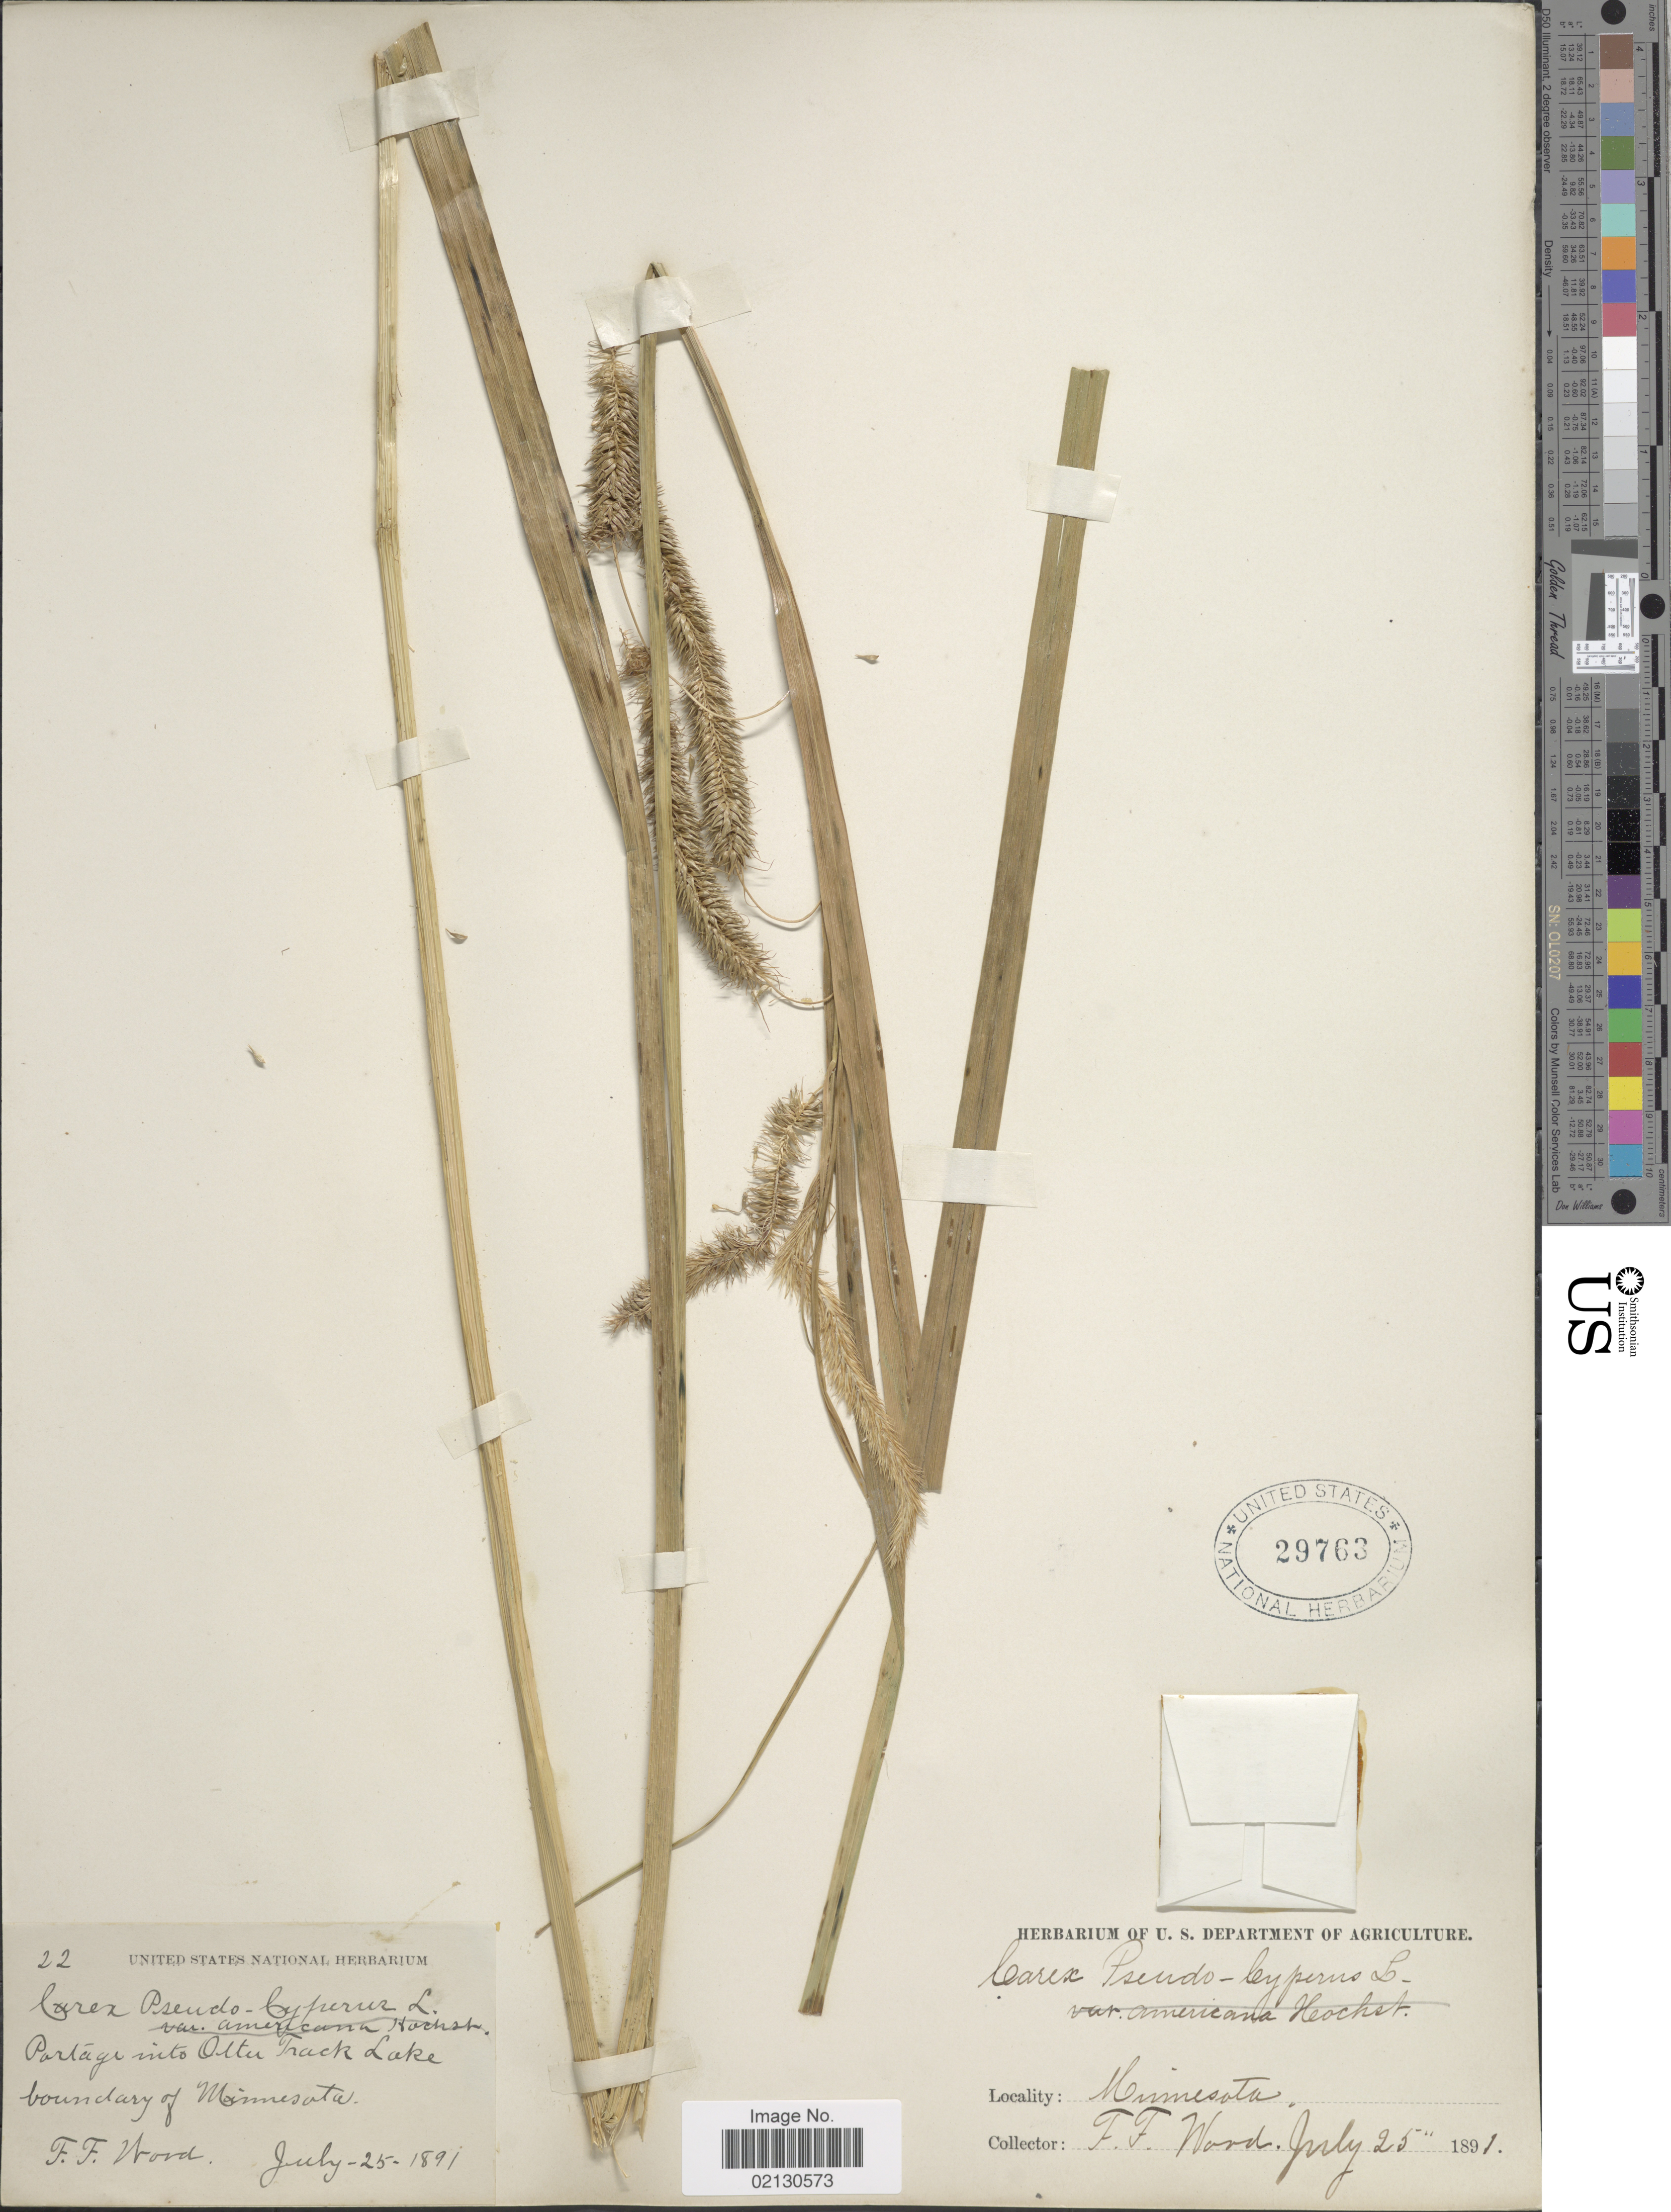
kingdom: Plantae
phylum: Tracheophyta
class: Liliopsida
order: Poales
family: Cyperaceae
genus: Carex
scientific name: Carex pseudocyperus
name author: L.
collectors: F. Wood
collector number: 22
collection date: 1891-07-25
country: United States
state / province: Minnesota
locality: Portage into Otter Track Lake boundary of Minnesota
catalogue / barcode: US 29763